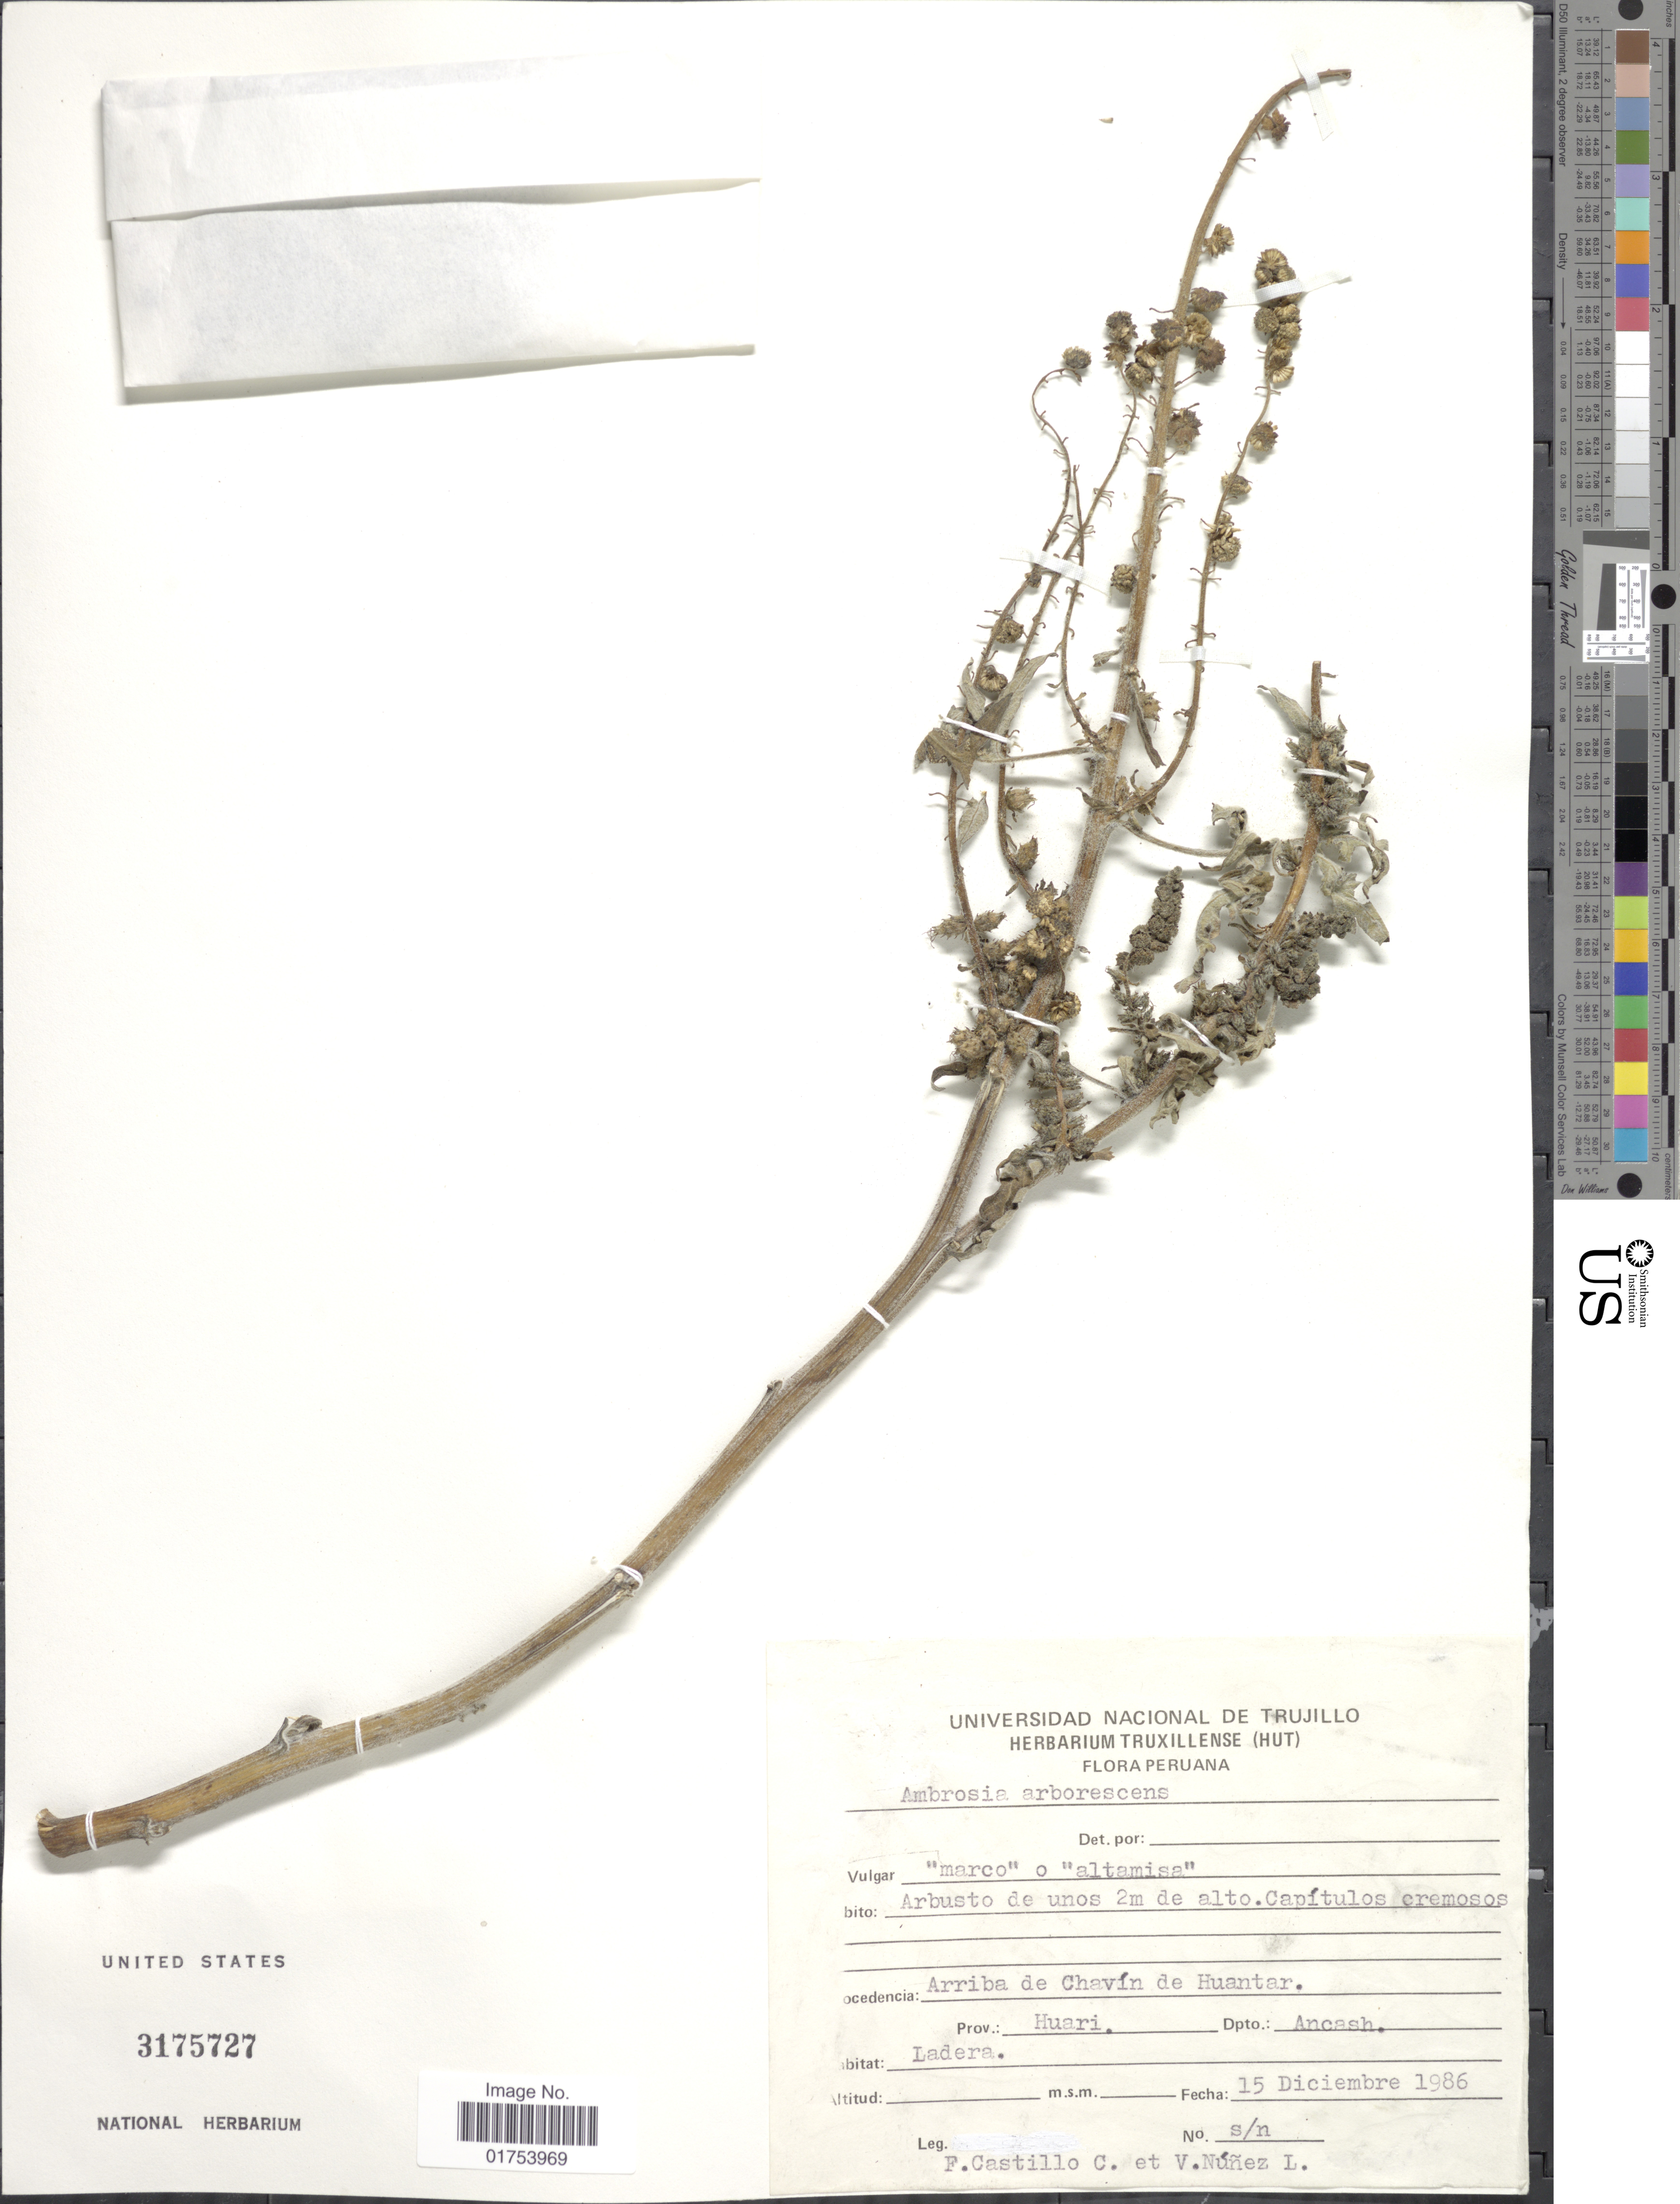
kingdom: Plantae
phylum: Tracheophyta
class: Magnoliopsida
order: Asterales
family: Asteraceae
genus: Ambrosia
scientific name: Ambrosia arborescens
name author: Mill.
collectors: F. Castillo C. & V. Núñez L.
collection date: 1986-12-15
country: Peru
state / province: Ancash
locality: Arriba de Chavin de Huantar. Prov. Huari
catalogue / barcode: US 3175727